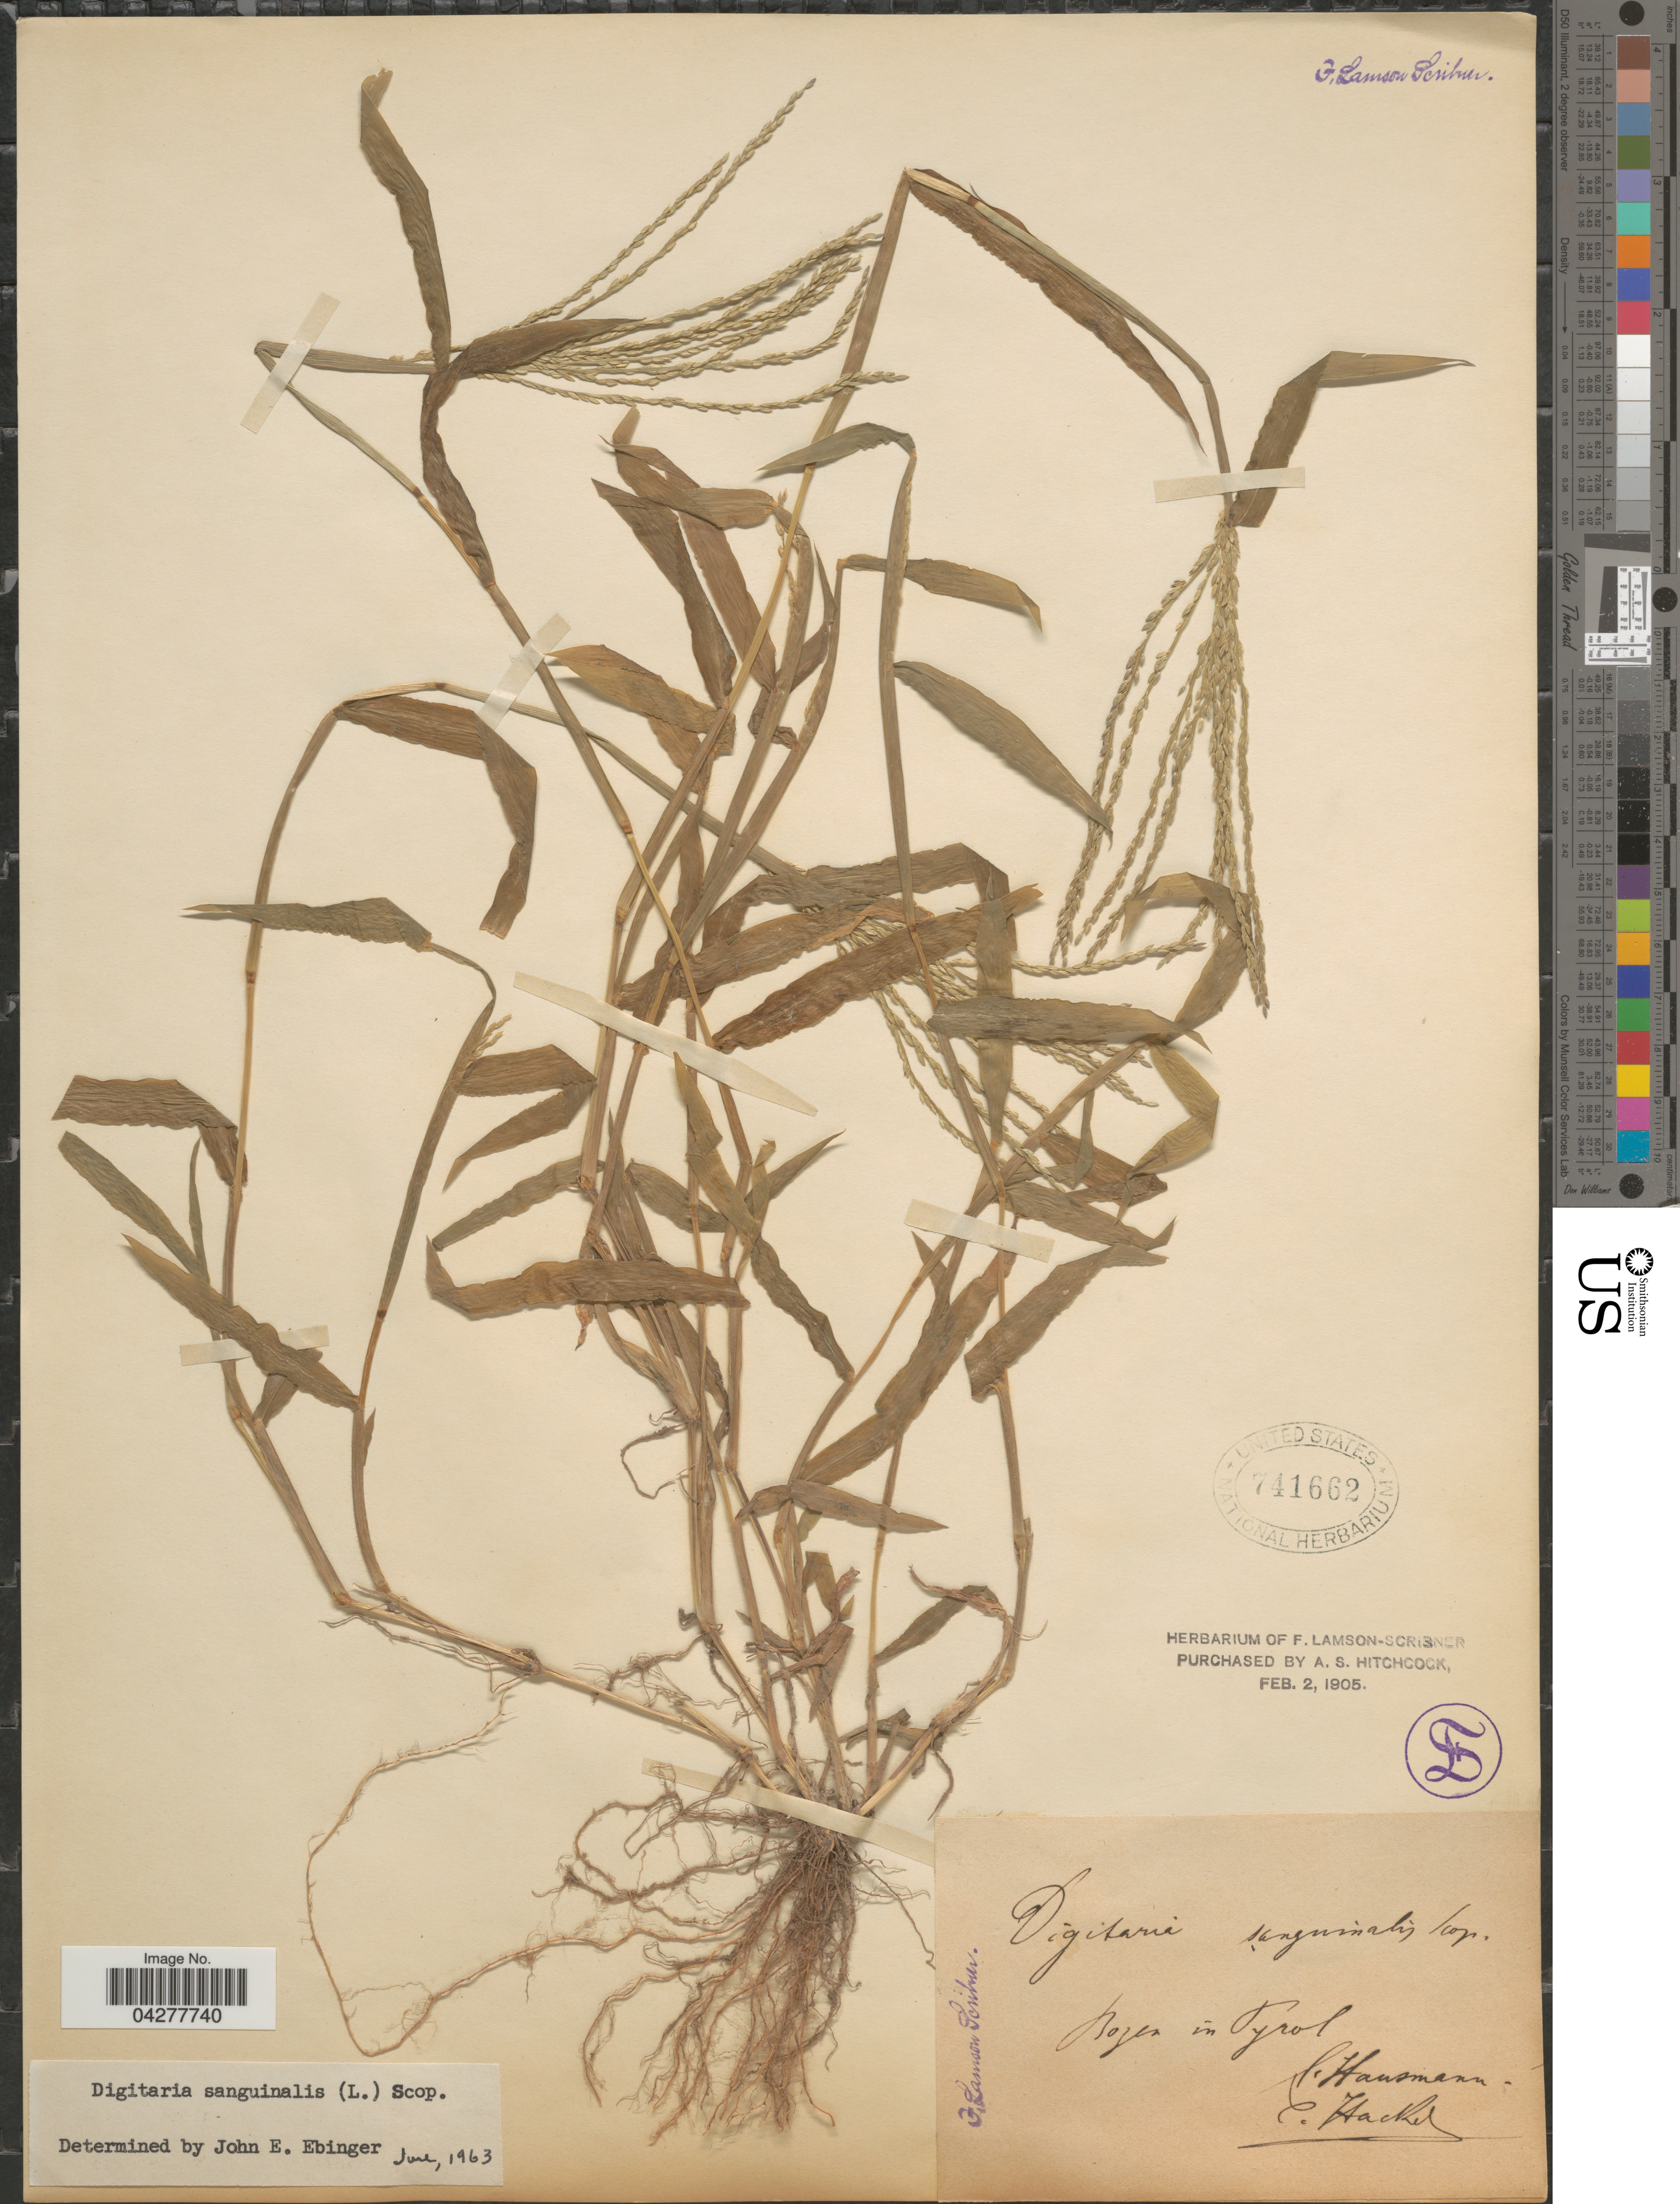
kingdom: Plantae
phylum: Tracheophyta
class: Liliopsida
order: Poales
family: Poaceae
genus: Digitaria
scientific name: Digitaria sanguinalis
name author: (L.) Scop.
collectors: E. Hausmann & E. Hackel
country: Italy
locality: Bozen in Tyrol.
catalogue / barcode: US 741662